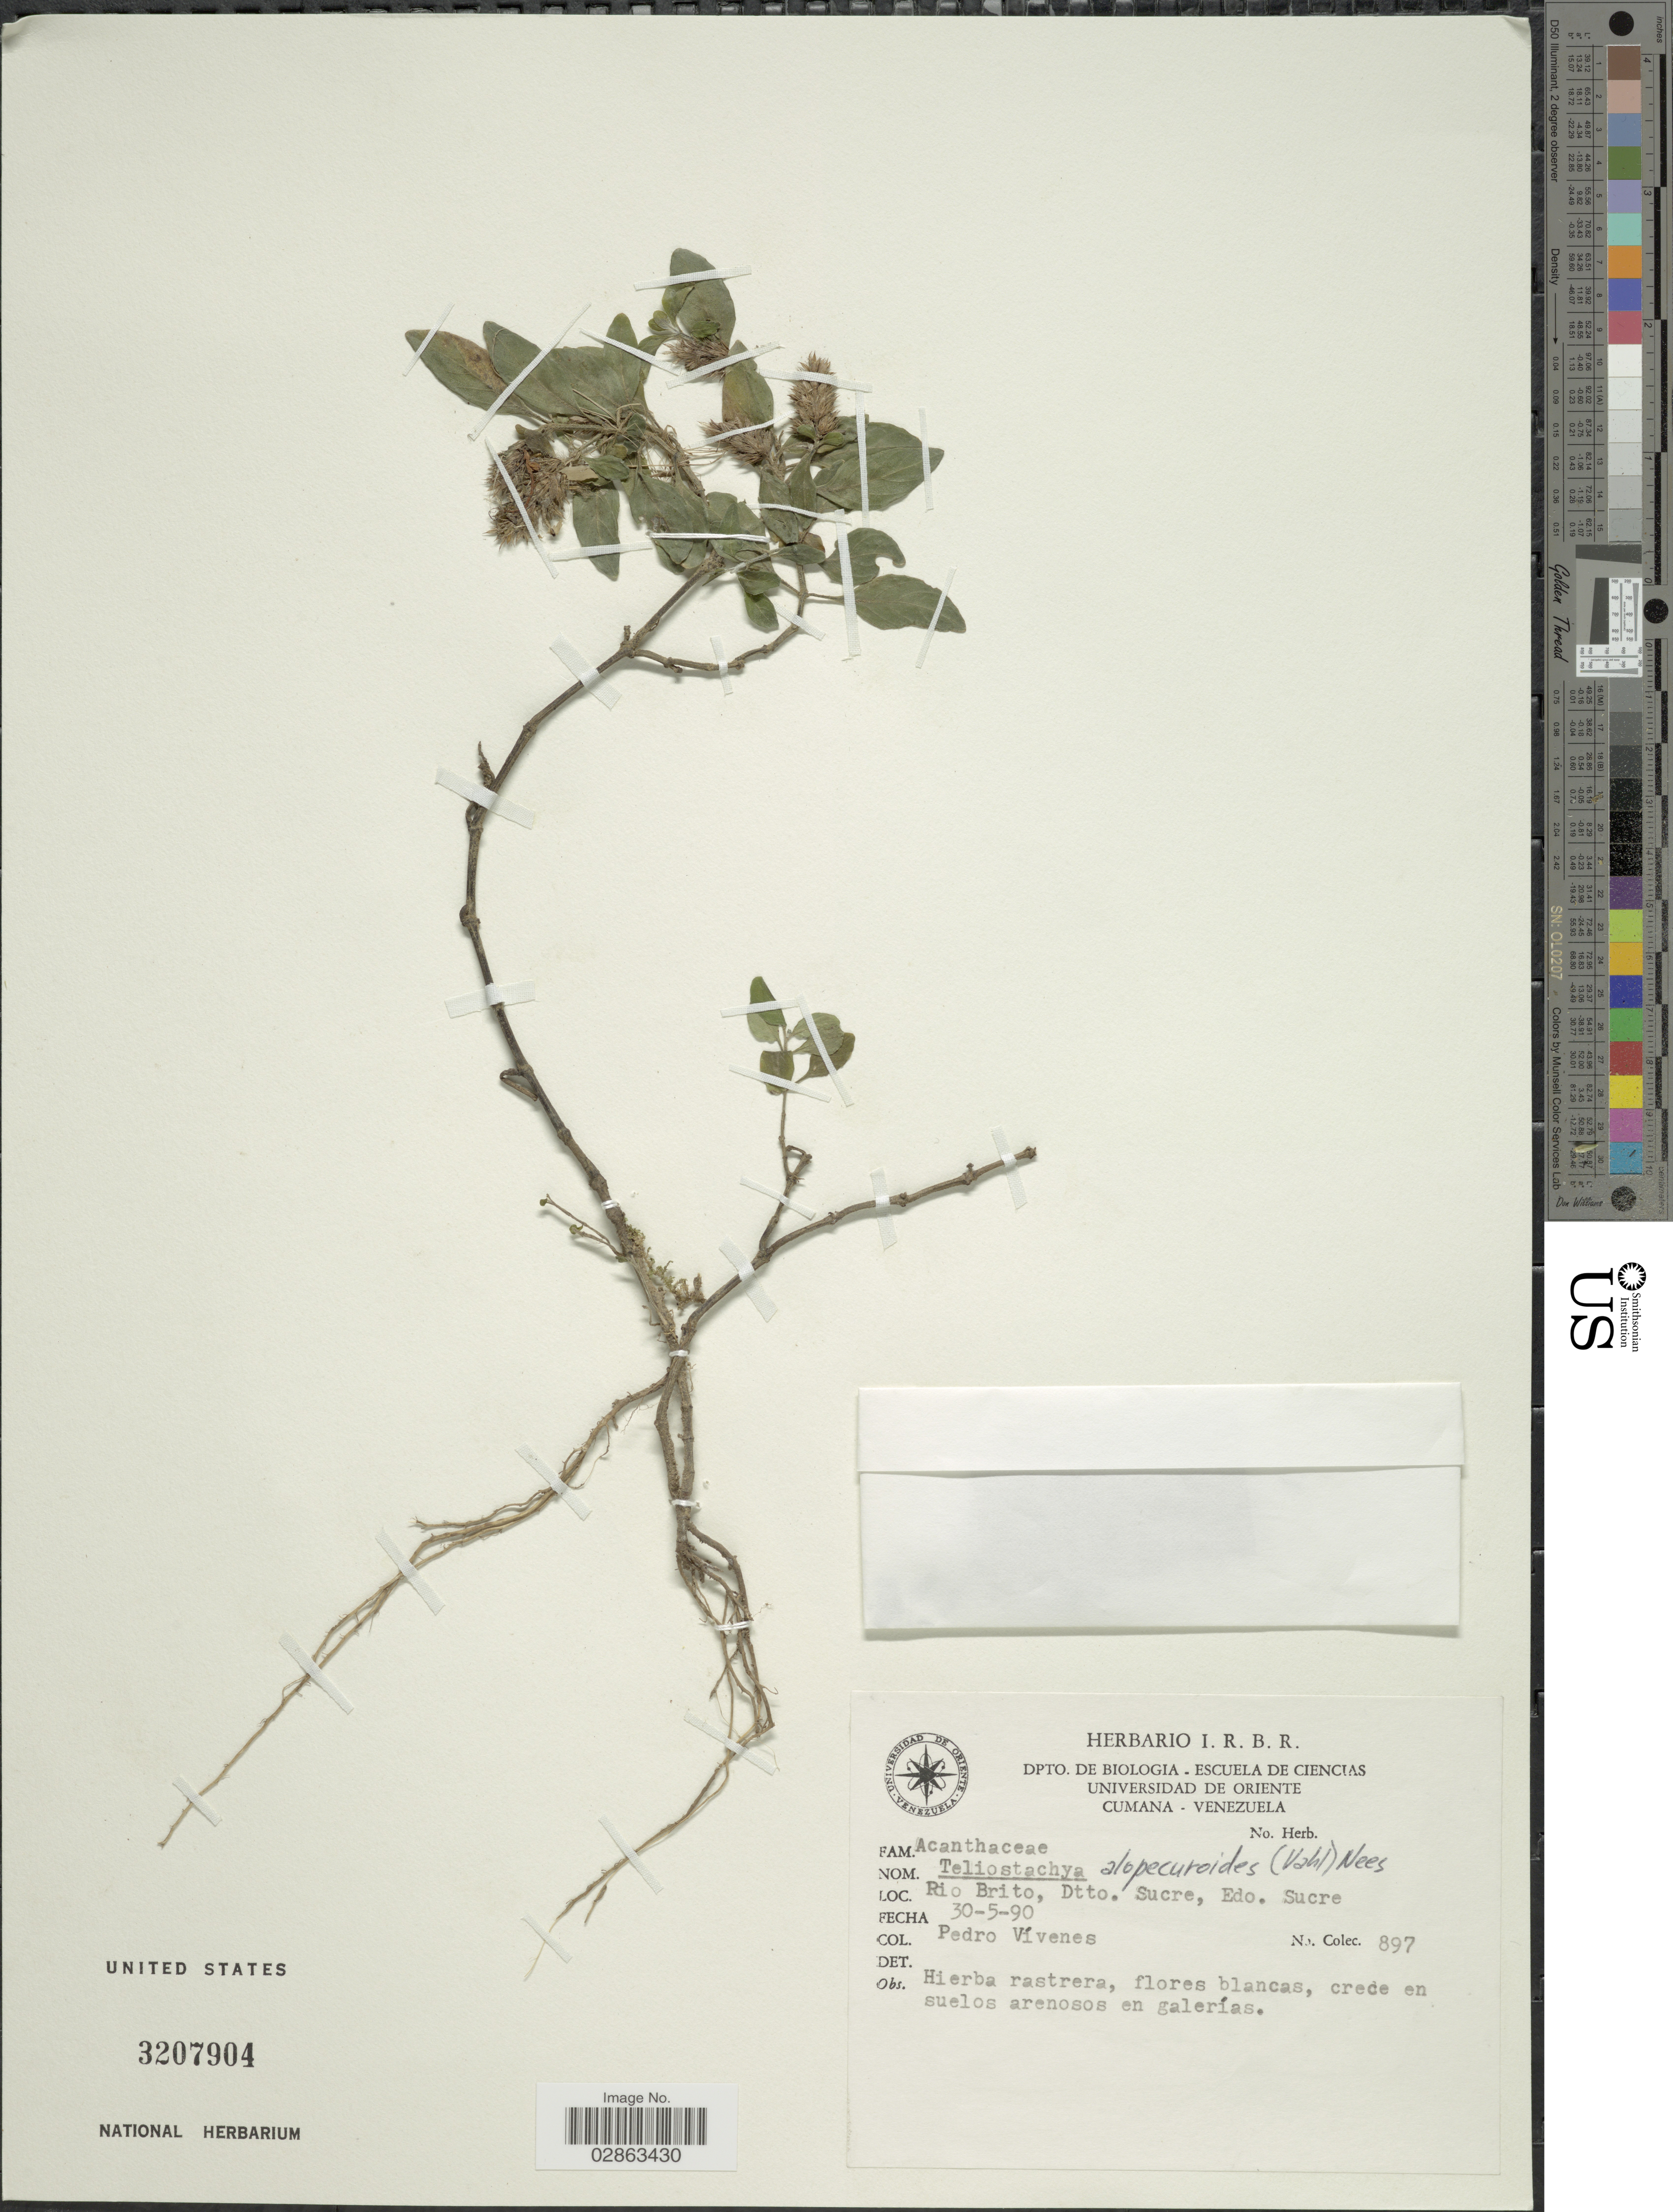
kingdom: Plantae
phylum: Tracheophyta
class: Magnoliopsida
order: Lamiales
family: Acanthaceae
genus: Teliostachya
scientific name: Teliostachya alopecuroidea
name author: (Vahl) Nees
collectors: P. Vivenes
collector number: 897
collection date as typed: Transcribed d/m/y: 30/5/90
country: Venezuela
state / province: Sucre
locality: Rio Brito, Dtto. Sucre, Edo. Sucre.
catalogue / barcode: US 3207904